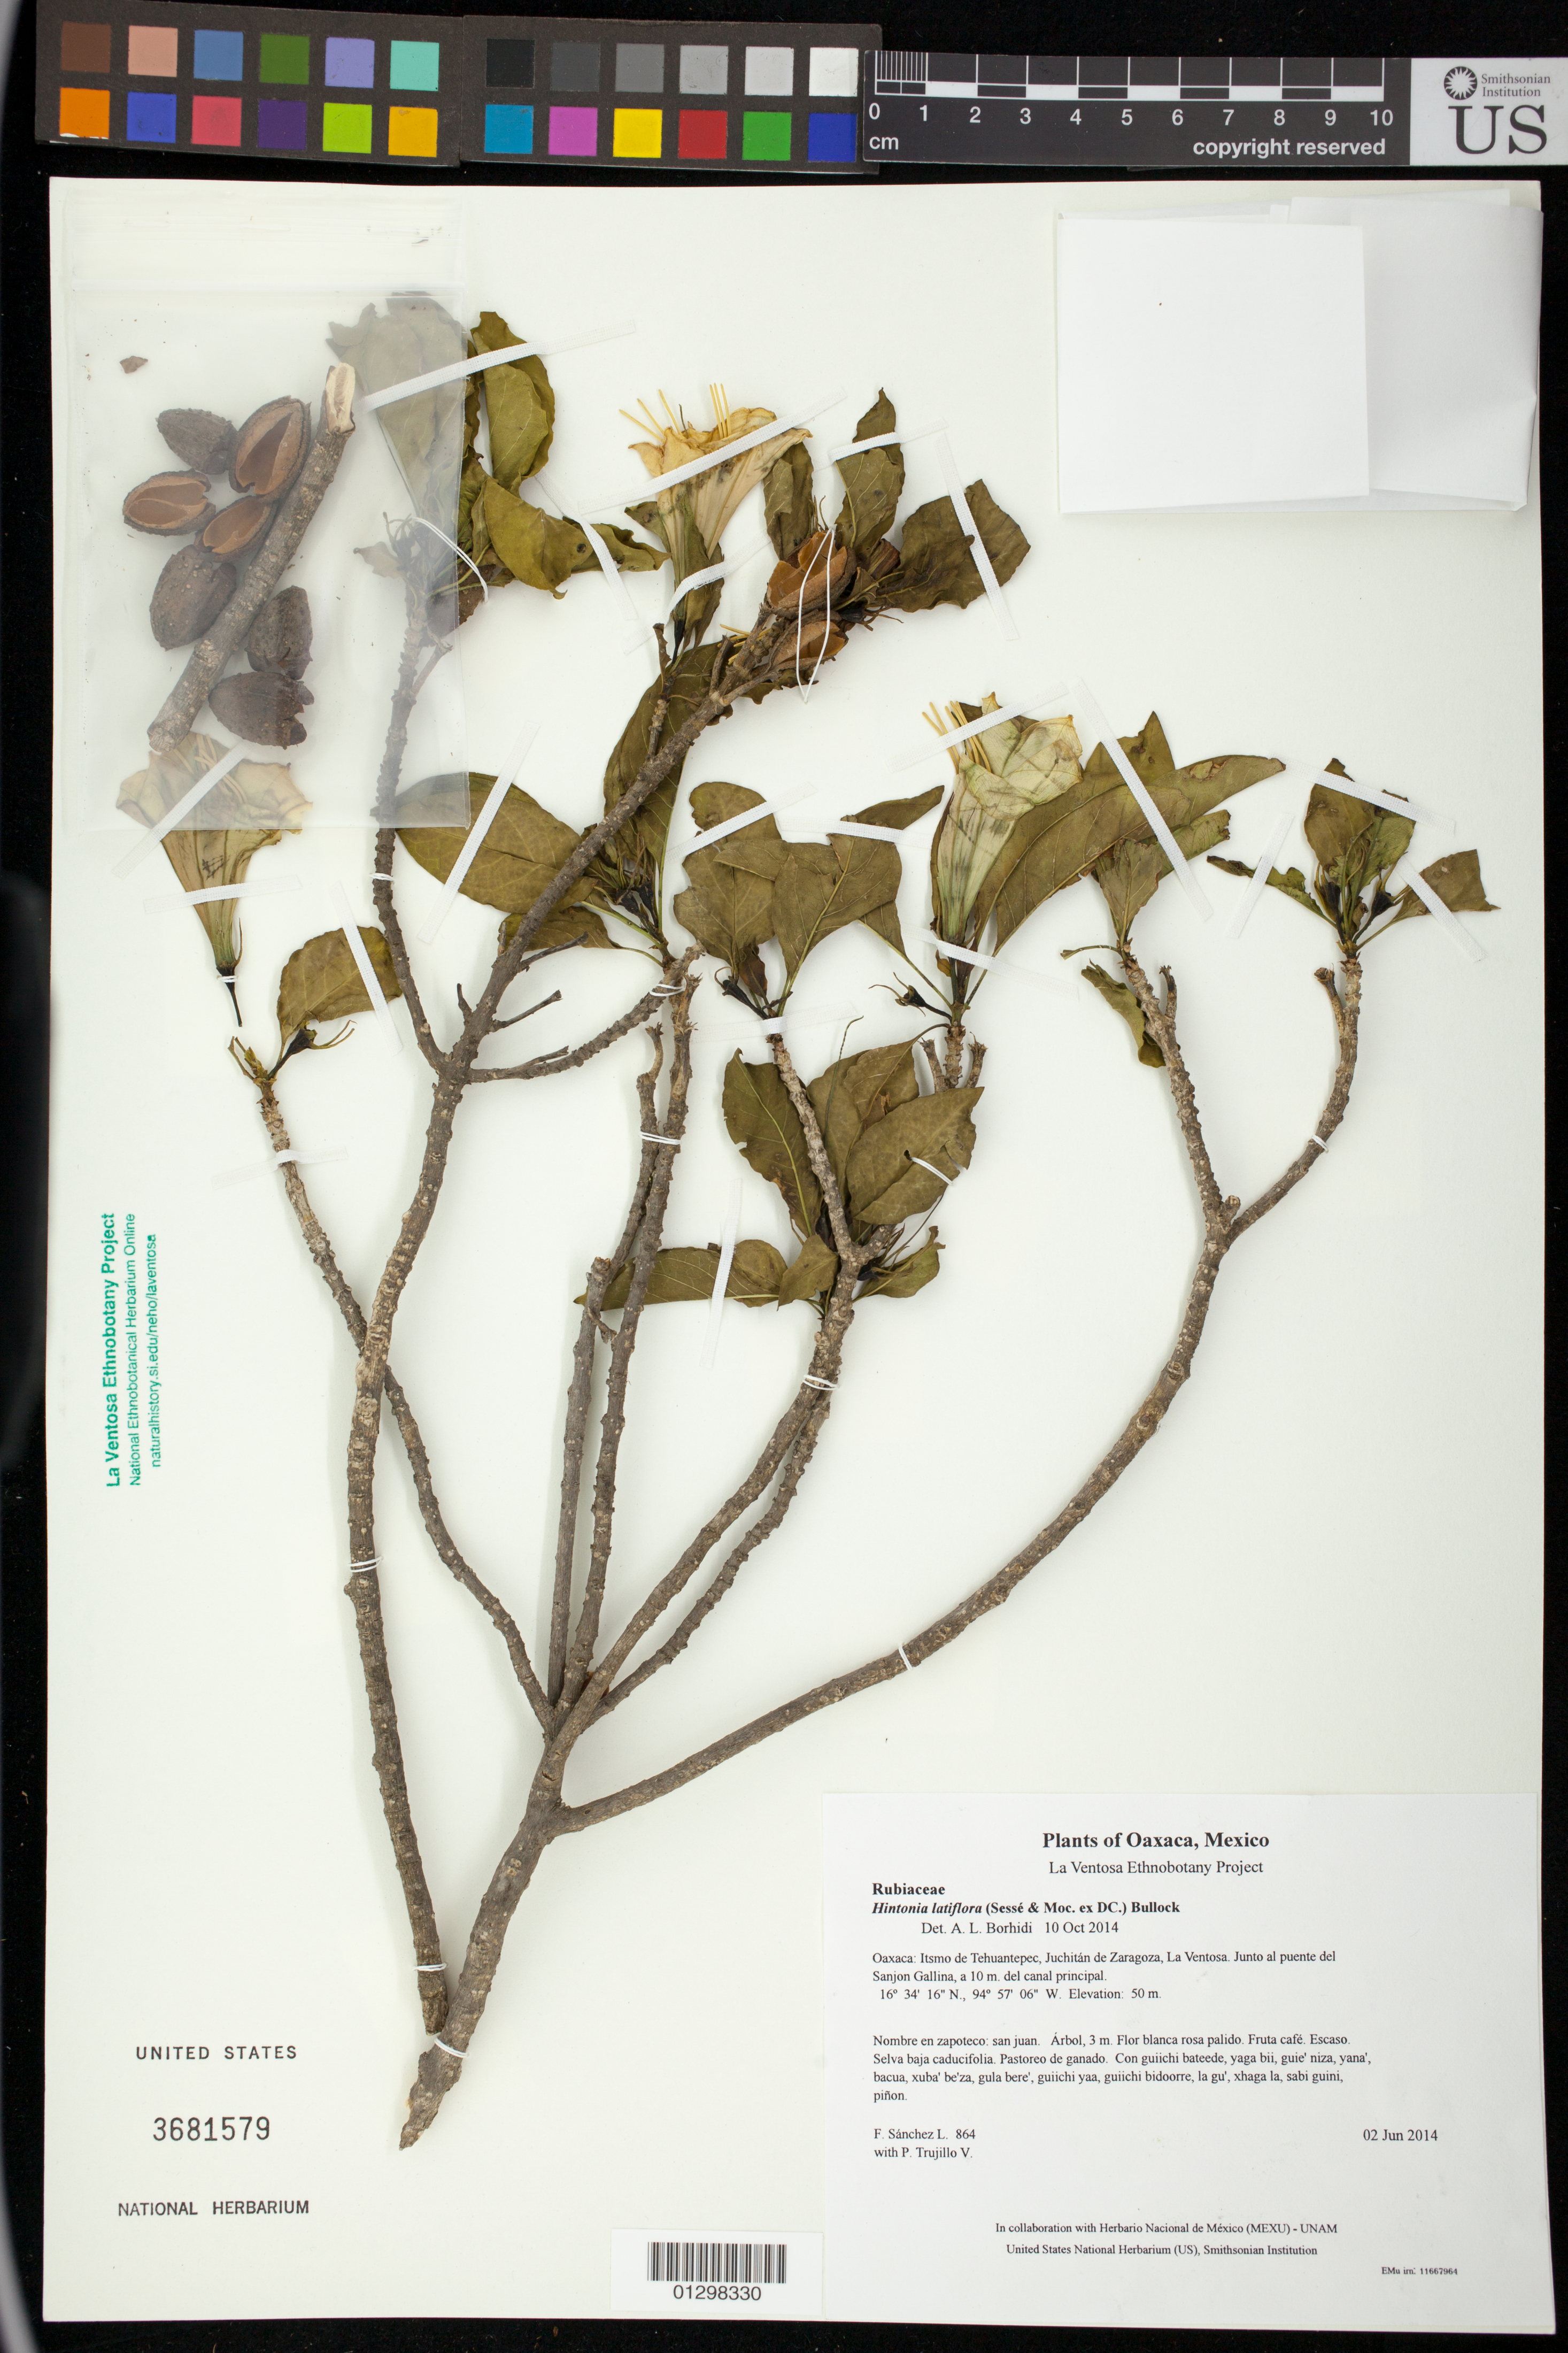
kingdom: Plantae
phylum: Tracheophyta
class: Magnoliopsida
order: Gentianales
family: Rubiaceae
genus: Hintonia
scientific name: Hintonia latiflora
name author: (Sessé & Moc. ex DC.) Bullock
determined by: Borhidi, Attila L.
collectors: F. Sánchez L. & P. Trujillo V.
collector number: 864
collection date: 2014-06-02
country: Mexico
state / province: Oaxaca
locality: Itsmo de Tehuantepec, Juchitán de Zaragoza, La Ventosa. Junto al puente del Sanjon Gallina, a 10 m. del canal principal.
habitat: Selva baja caducifolia. Pastoreo de ganado.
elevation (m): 50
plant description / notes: JEBOT, MEXU, SERO, SIPI, US; Yaga. 3 m. Guie' naquichi' rosa ga. Cuaananaxhi namuu. Huaxie'.; san juan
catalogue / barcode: US 3681579